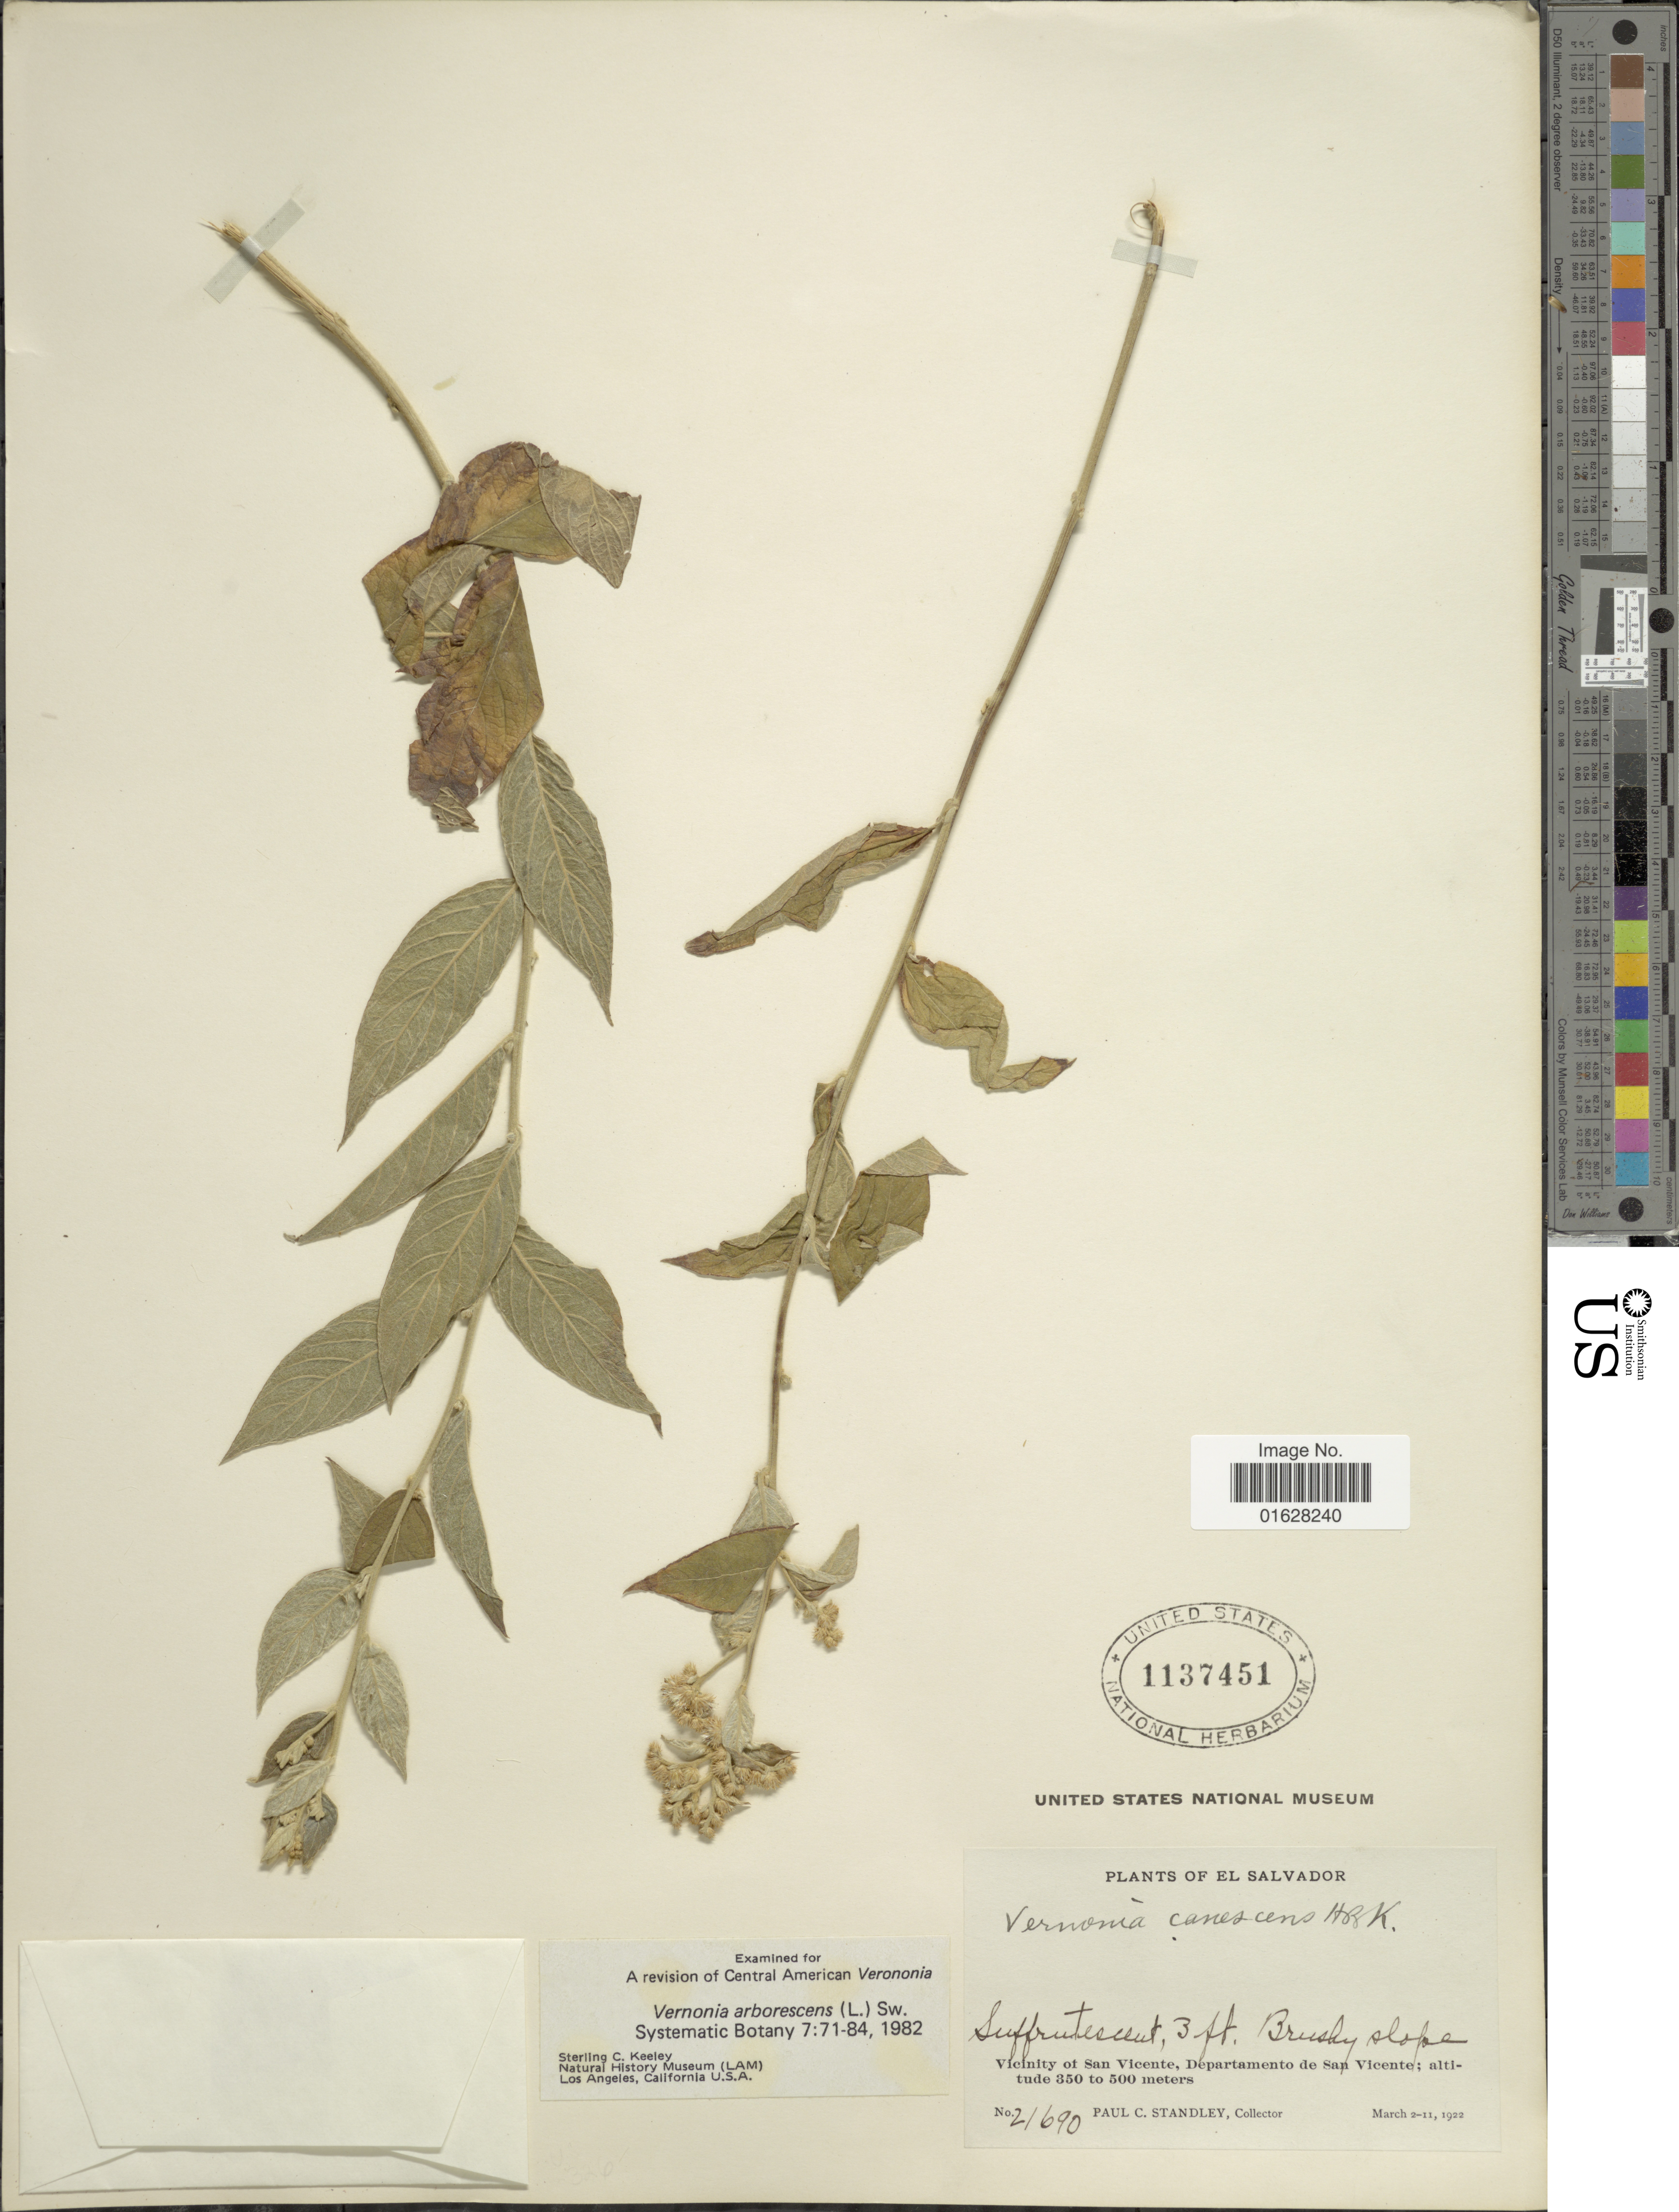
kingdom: Plantae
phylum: Tracheophyta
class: Magnoliopsida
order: Asterales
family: Asteraceae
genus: Lepidaploa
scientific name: Lepidaploa canescens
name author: (Kunth) H. Rob.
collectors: P. C. Standley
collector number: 21690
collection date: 1922-03-02/1922-03-11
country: El Salvador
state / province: San Vincente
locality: Vicinity of San Vicente, Departamento de San Vicente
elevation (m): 350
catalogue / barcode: US 1137451